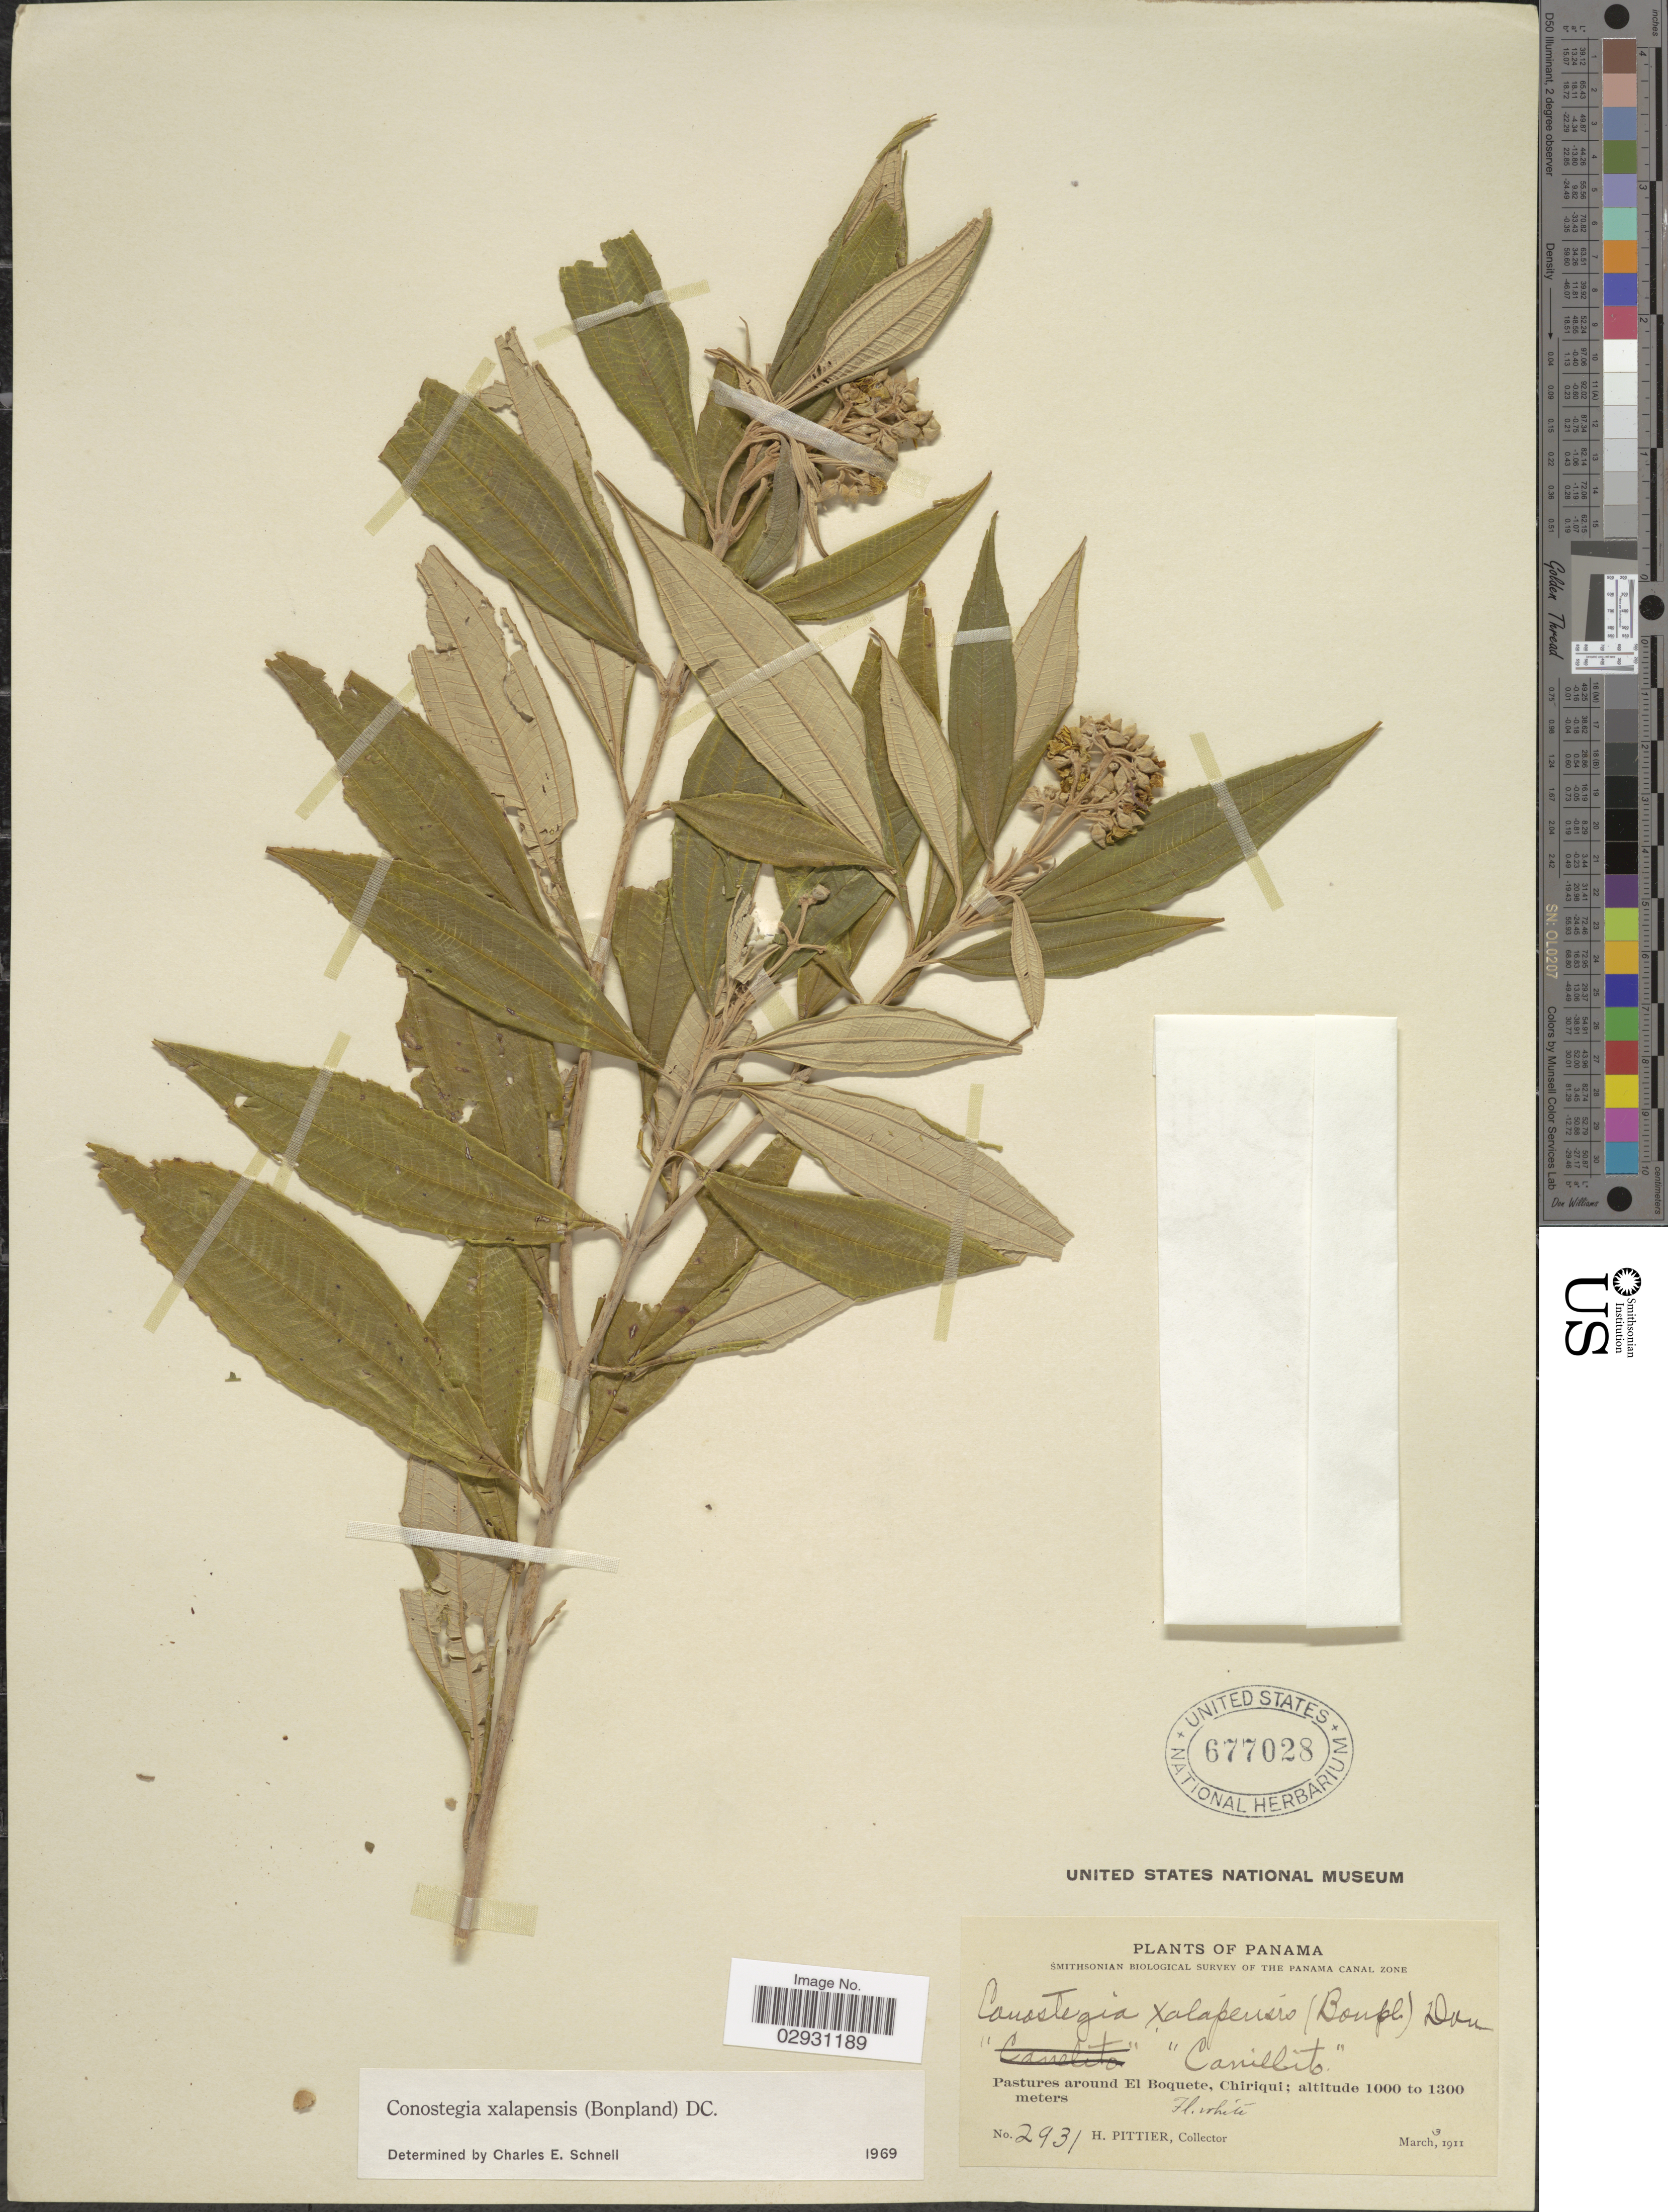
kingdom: Plantae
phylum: Tracheophyta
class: Magnoliopsida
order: Myrtales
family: Melastomataceae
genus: Conostegia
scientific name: Conostegia quadrangularis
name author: Schltdl. ex Steud.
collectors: H. F. Pittier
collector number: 2931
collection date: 1911-03-03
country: Panama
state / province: Chiriqui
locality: Pastures around El Boquete.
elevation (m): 1000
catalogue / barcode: US 677028